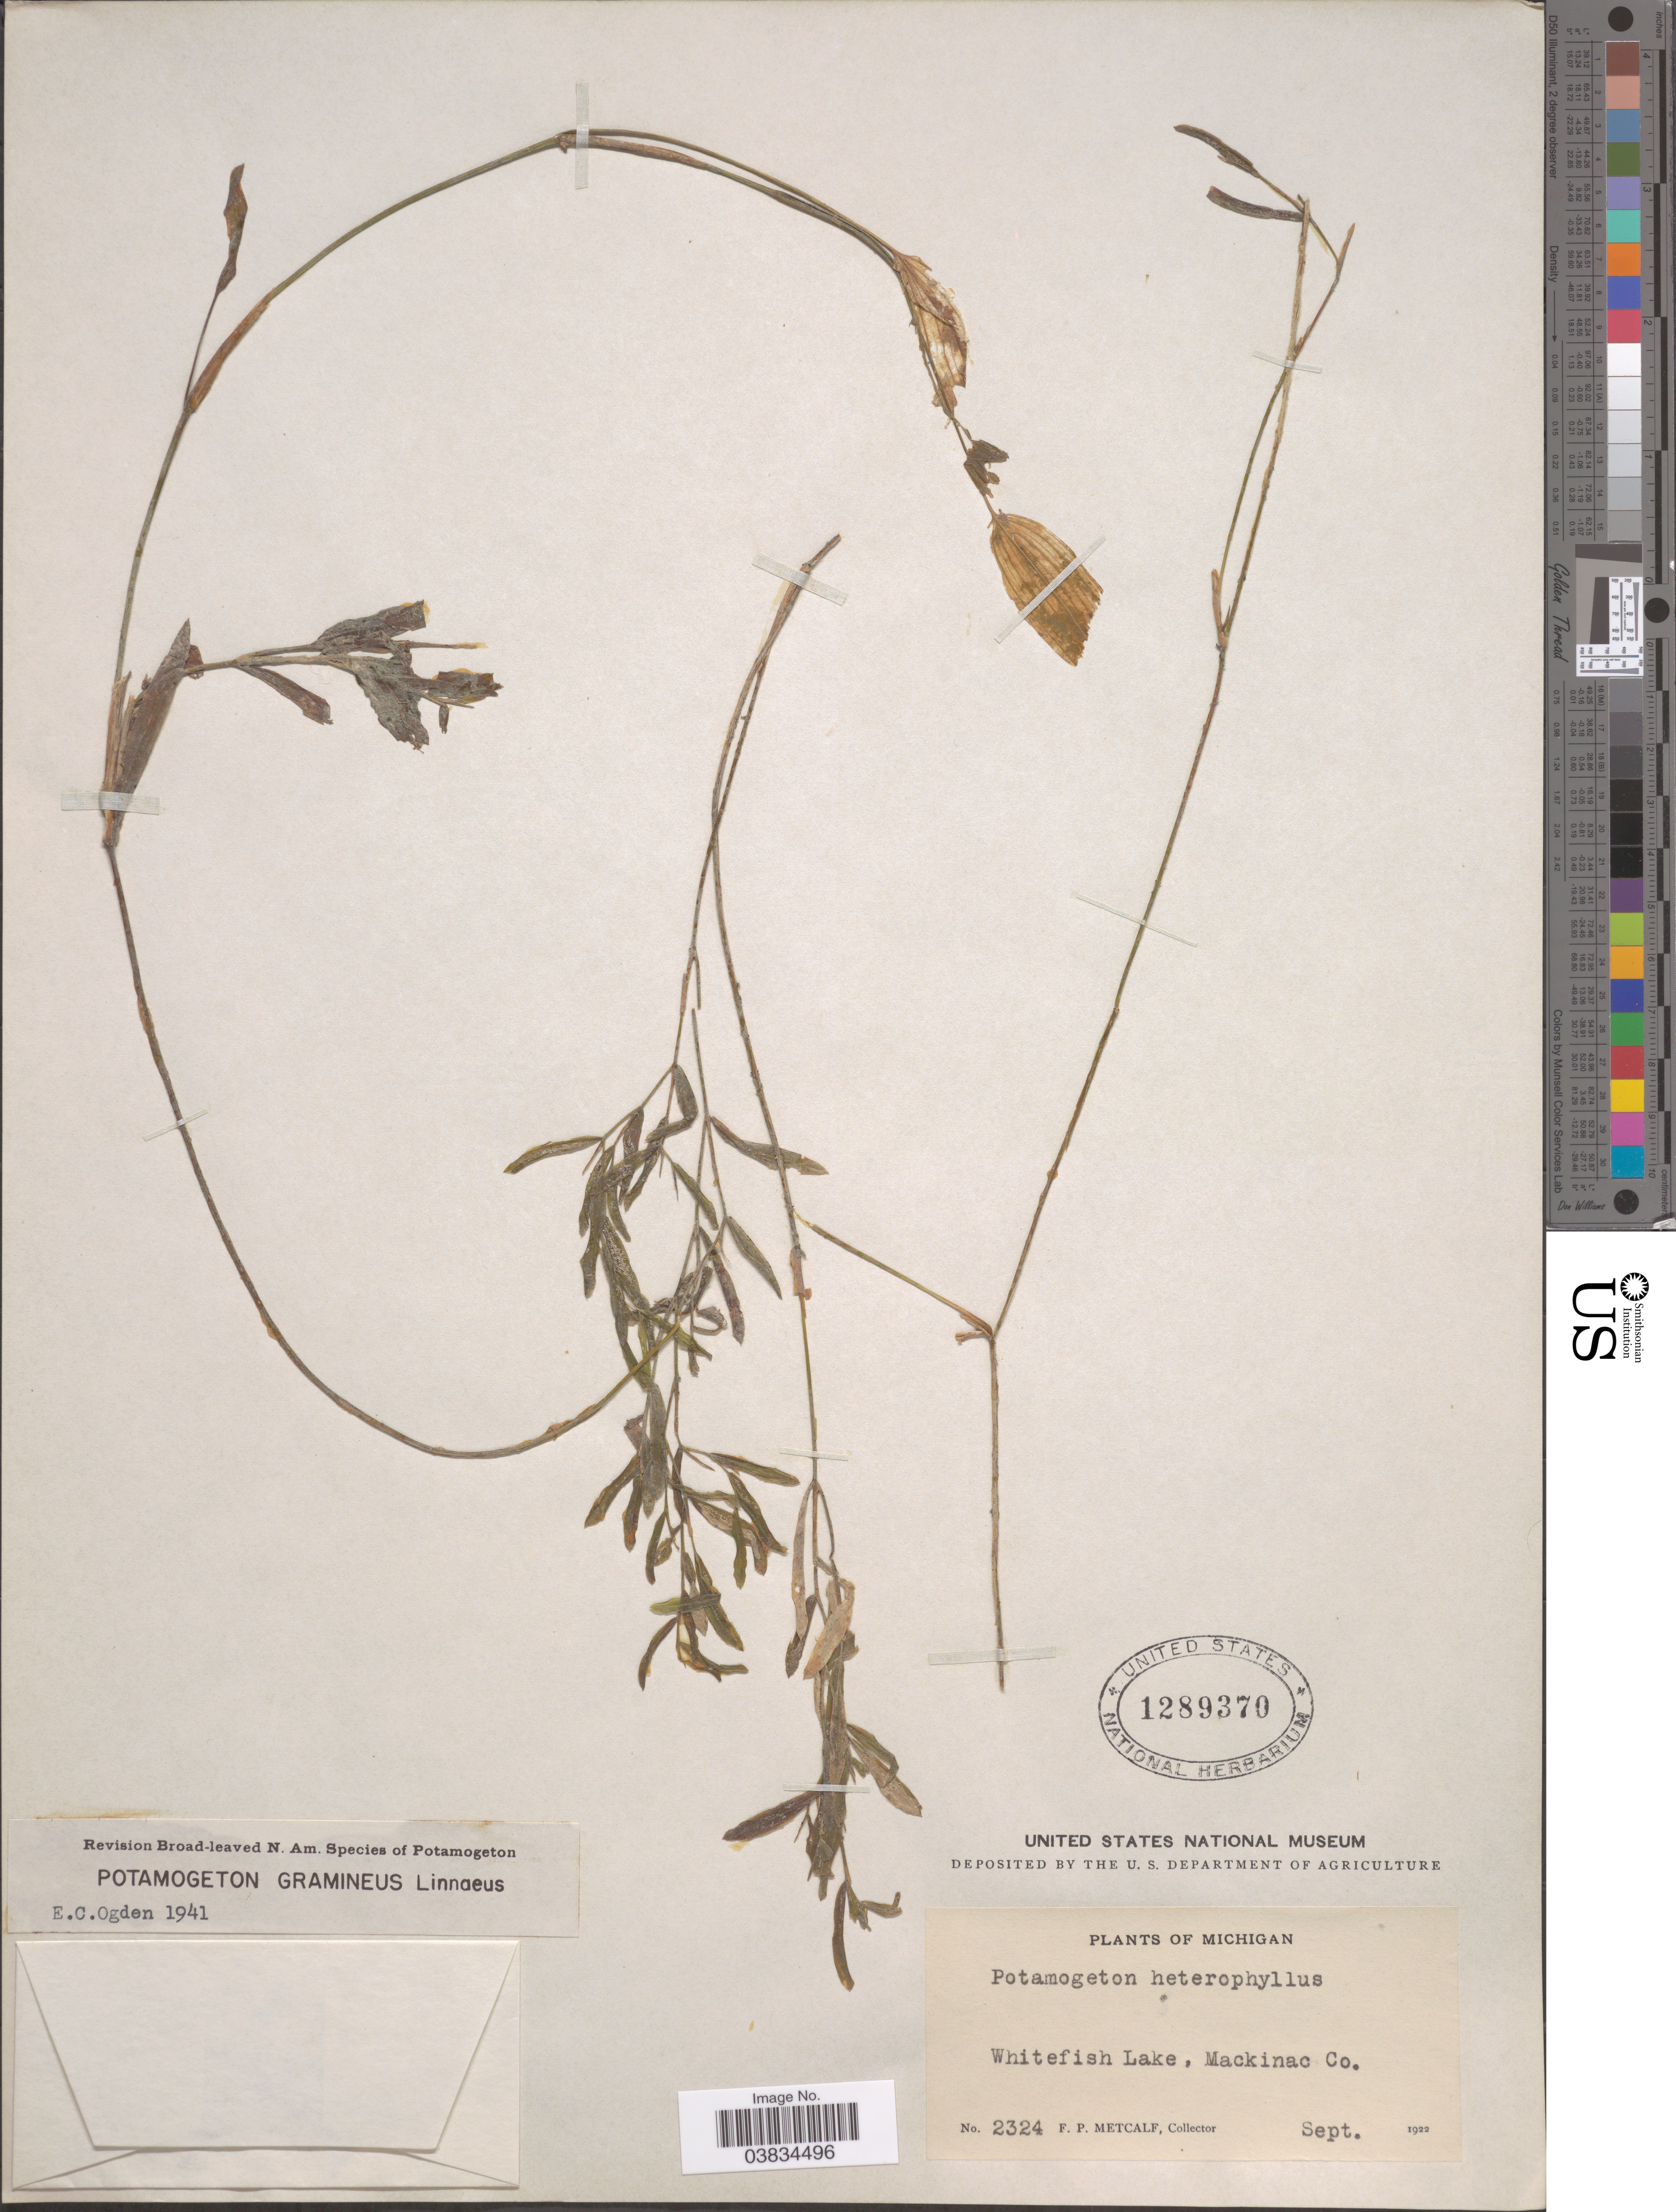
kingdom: Plantae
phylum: Tracheophyta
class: Liliopsida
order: Alismatales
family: Potamogetonaceae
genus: Potamogeton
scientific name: Potamogeton gramineus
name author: L.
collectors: F. Metcalf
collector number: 2324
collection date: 1922-09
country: United States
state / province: Michigan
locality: Whitefish Lake, Mackinac Co.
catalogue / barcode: US 1289370